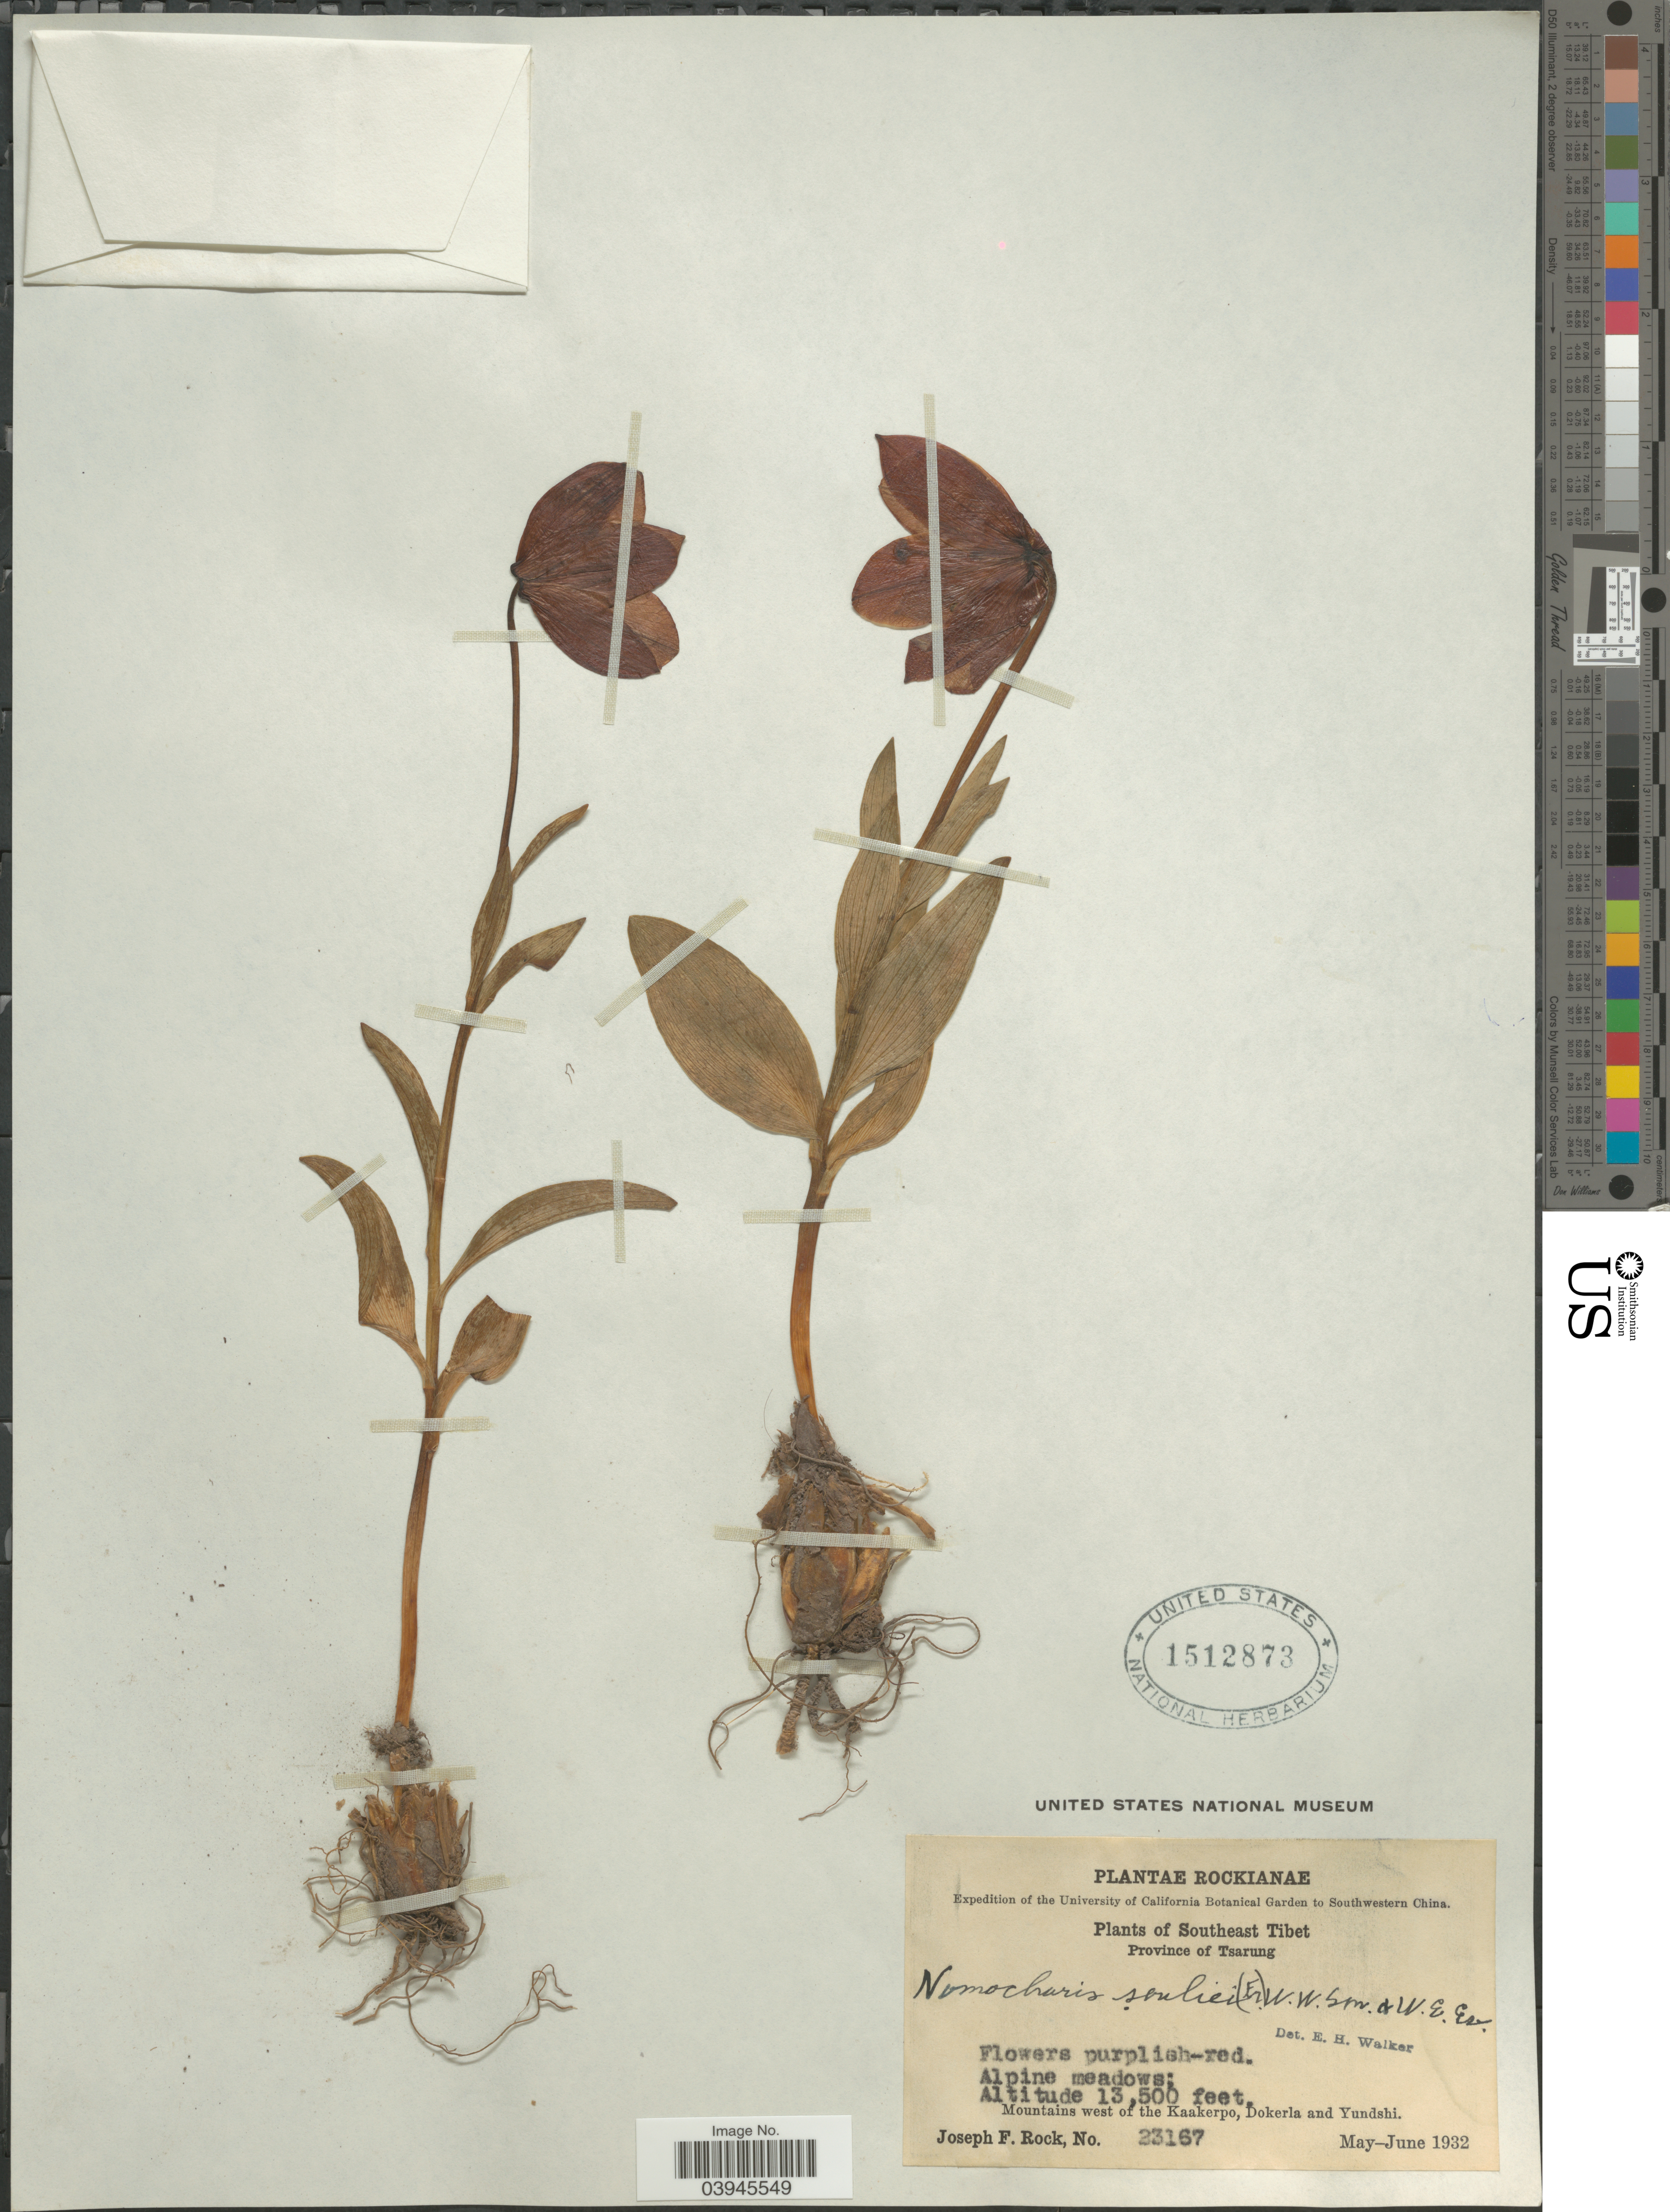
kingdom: Plantae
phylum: Tracheophyta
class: Liliopsida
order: Liliales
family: Liliaceae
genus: Lilium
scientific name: Lilium souliei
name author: (Franch.) Sealy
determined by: Strong, Mark T., (BOT), Smithsonian Institution - National Museum of Natural History (UNITED STATES)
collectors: J. F. Rock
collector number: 23167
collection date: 1932-05/1932-06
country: China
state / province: Xizang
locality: Southwestern China. Southeast Tibet. Province of Tsarung. Alpine meadows; Mountains west of the Kaakerpo, Dokerla and Yundshi.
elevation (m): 4115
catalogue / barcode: US 1512873